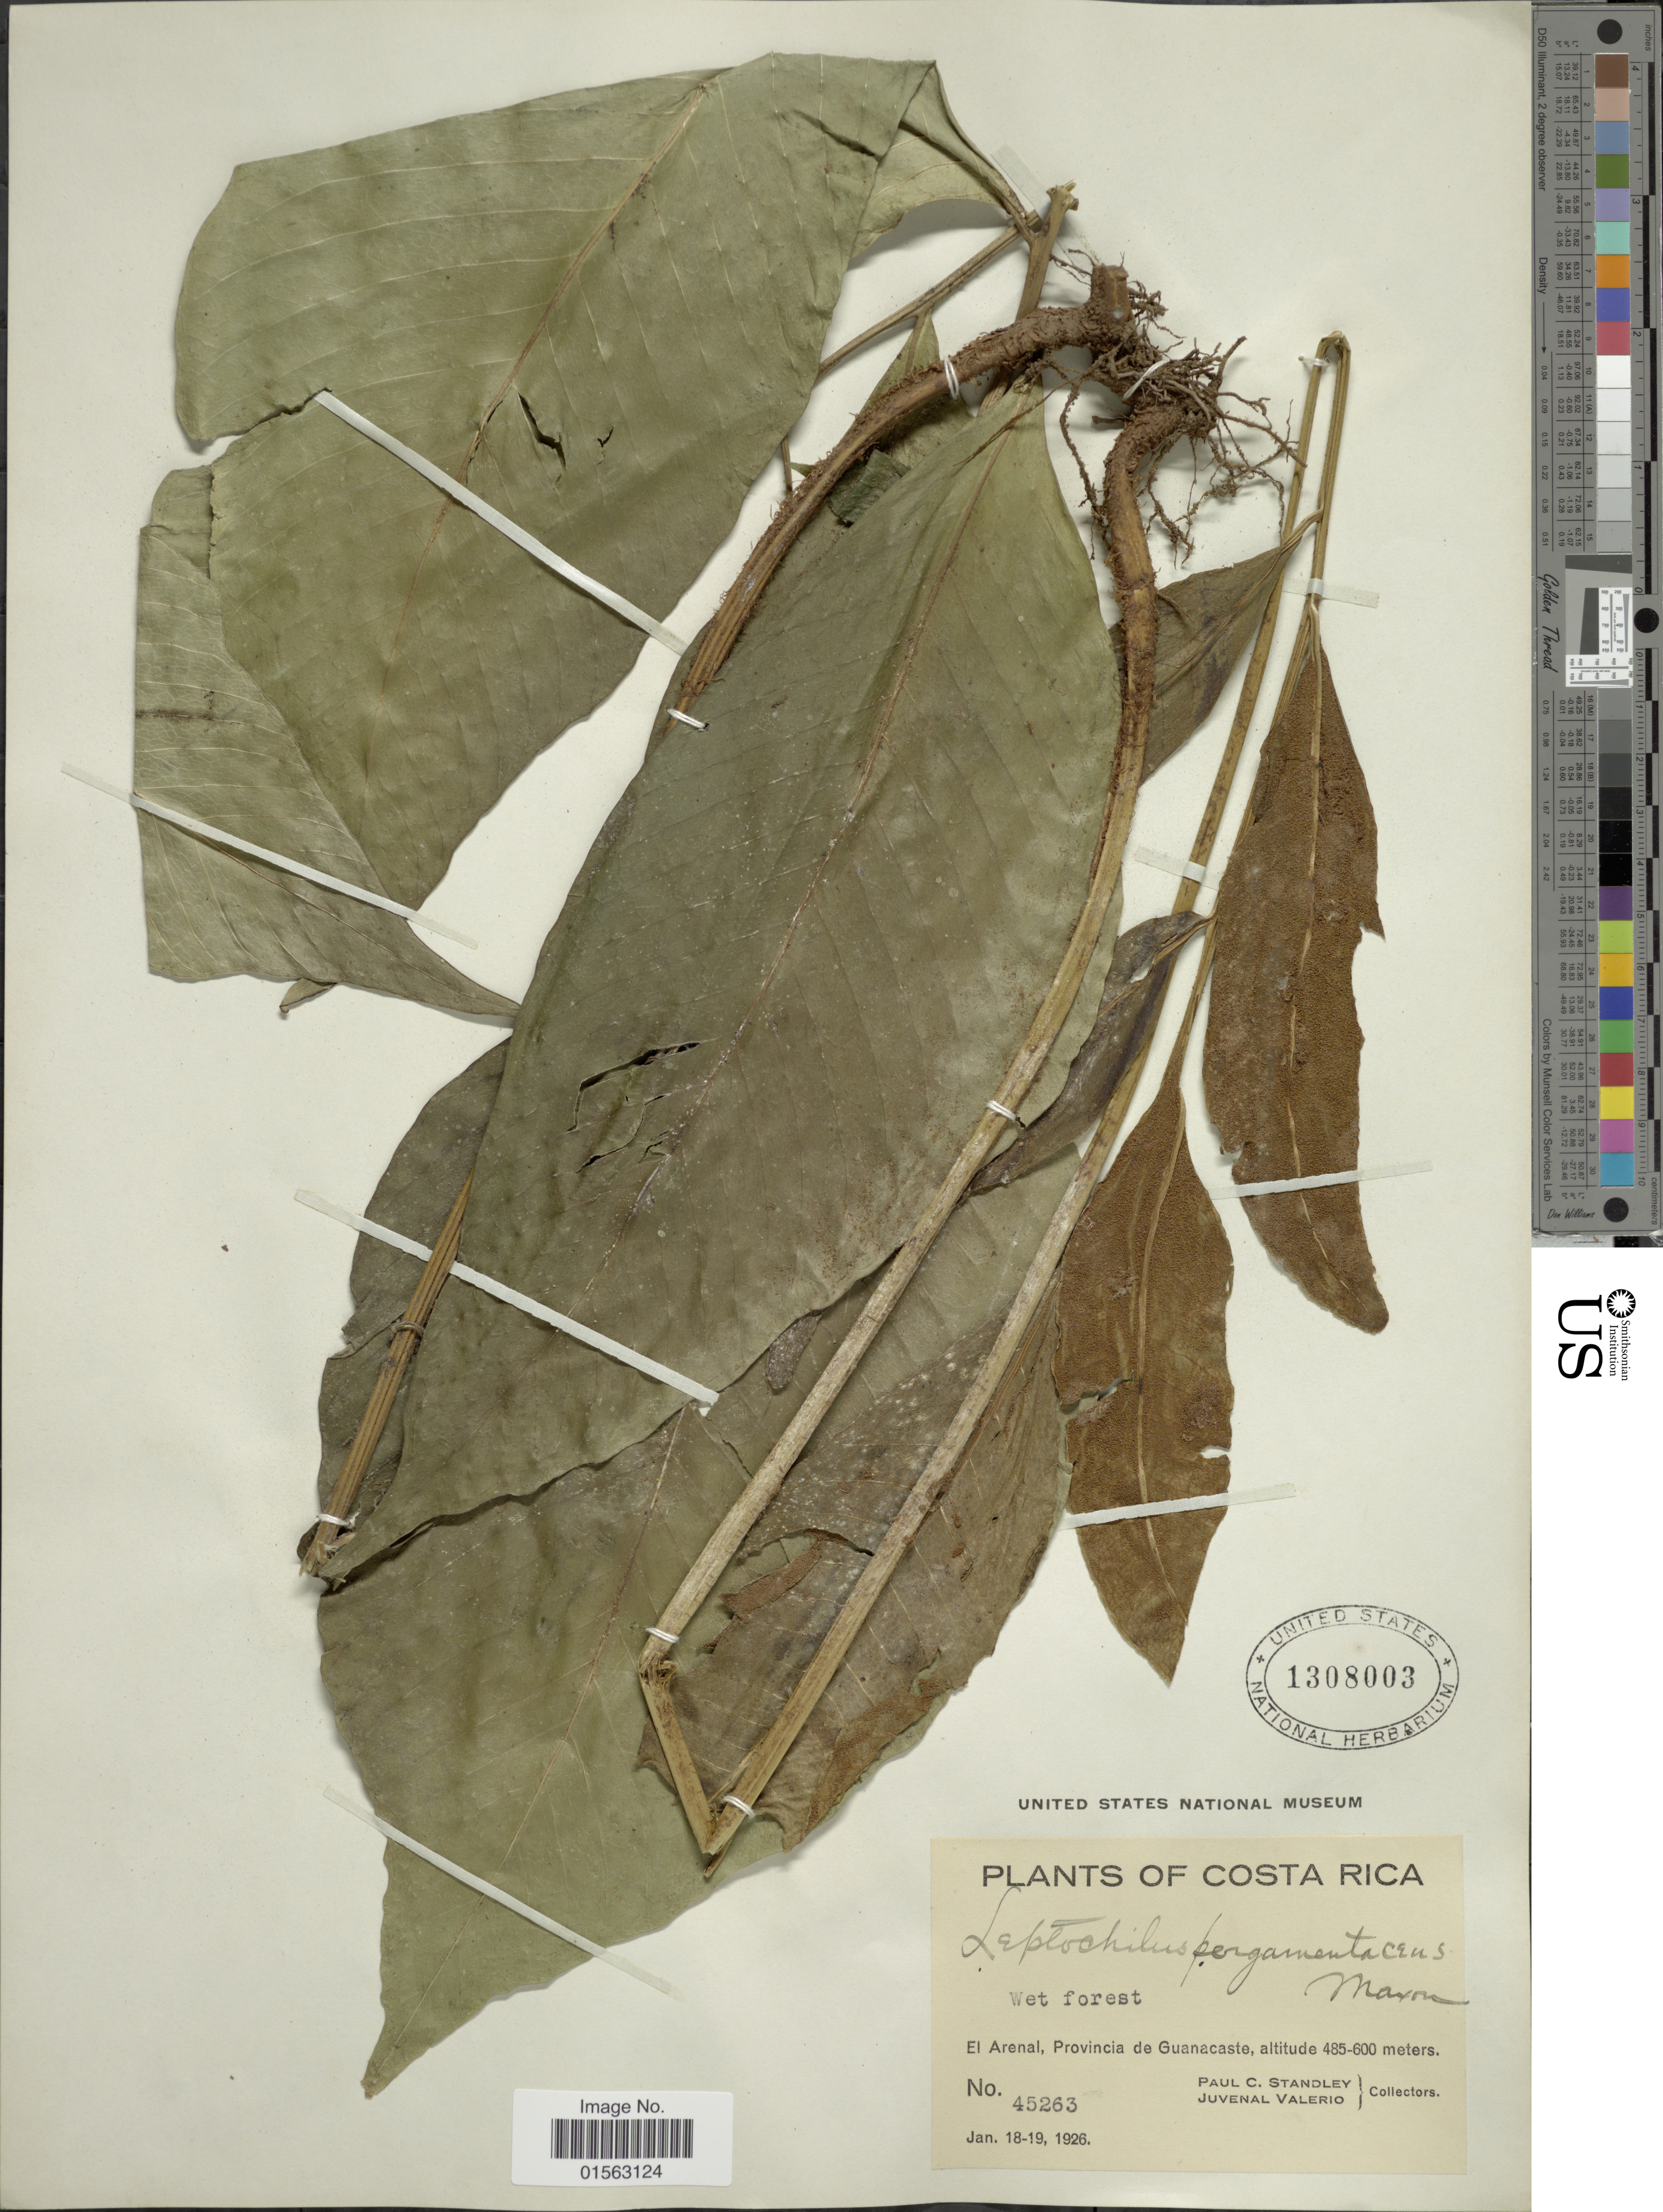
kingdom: Plantae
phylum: Tracheophyta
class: Polypodiopsida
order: Polypodiales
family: Dryopteridaceae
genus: Mickelia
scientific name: Mickelia pergamentacea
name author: (Maxon) R.C. Moran et al.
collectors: P. C. Standley & J. Valerio R.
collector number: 45263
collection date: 1926-01-18/1926-01-19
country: Costa Rica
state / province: Guanacaste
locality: Costa Rica, El Arenal, Provincia de Guanacaste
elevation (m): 485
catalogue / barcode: US 1308003